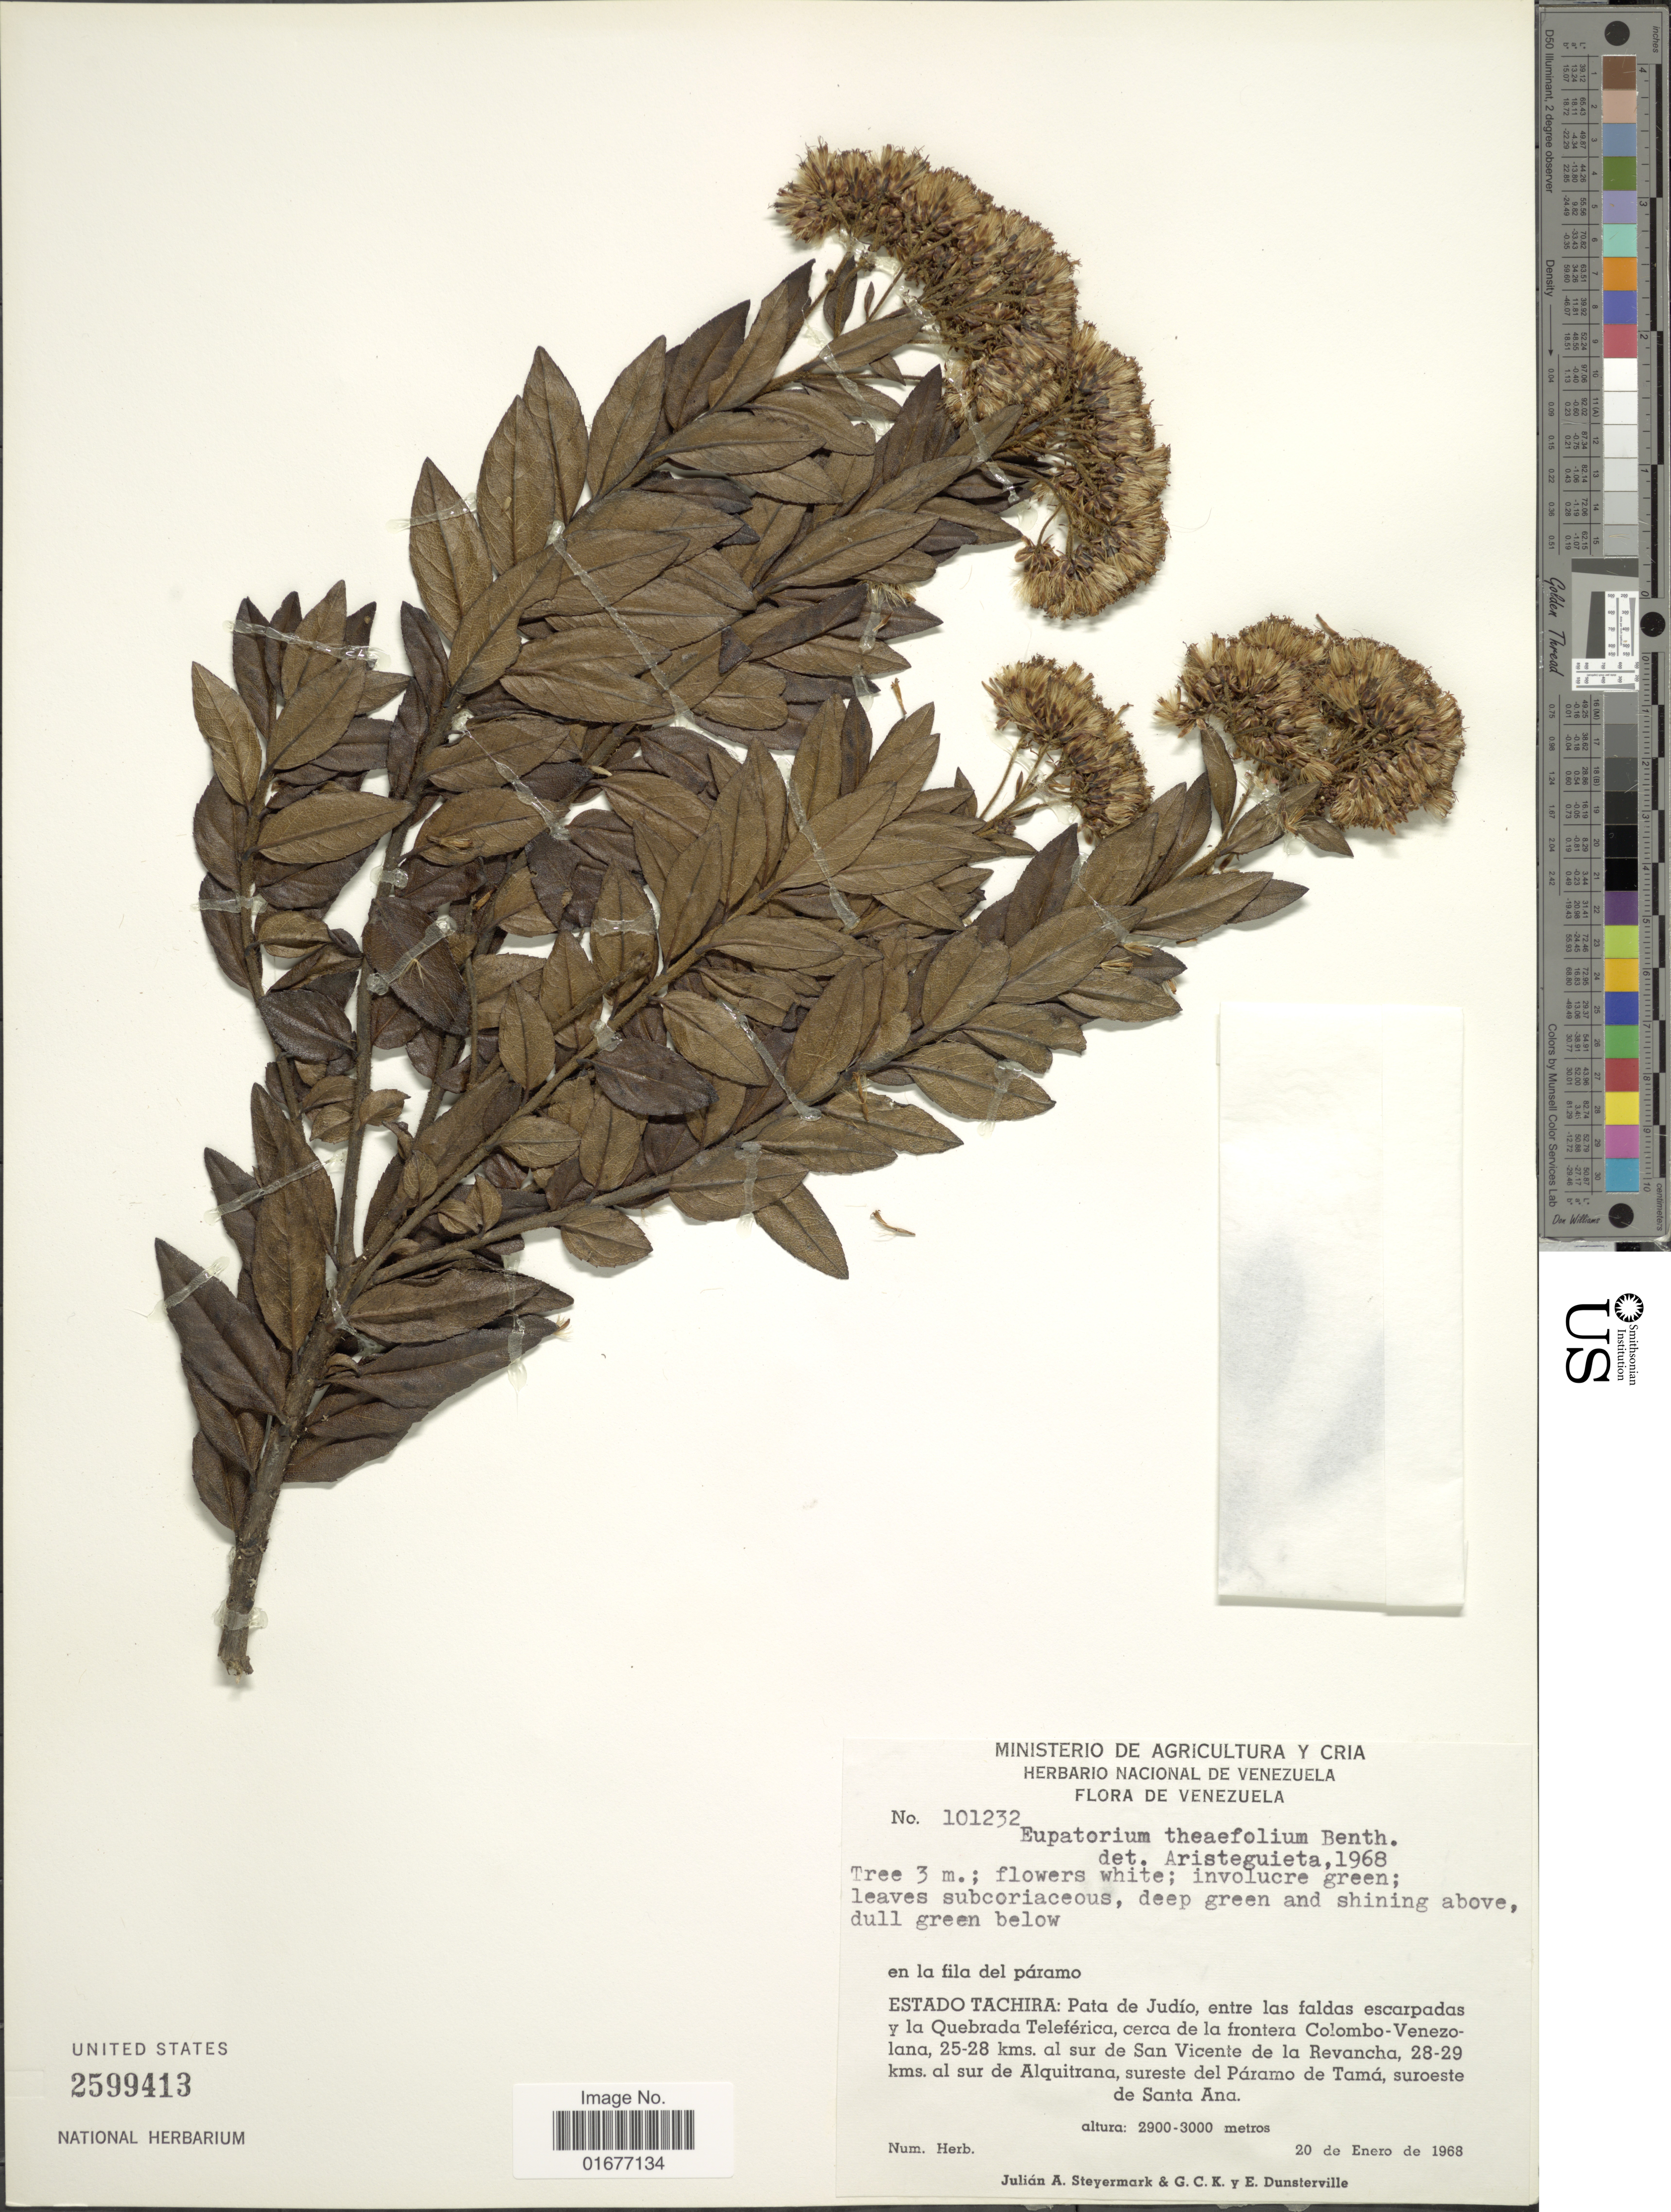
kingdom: Plantae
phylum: Tracheophyta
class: Magnoliopsida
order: Asterales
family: Asteraceae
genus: Ageratina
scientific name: Ageratina theaefolia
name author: (Benth.) R.M. King & H. Rob.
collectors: J. Steyermark, G. C. K. Dunsterville & E. Dunsterville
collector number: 101232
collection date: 1968-01-20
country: Venezuela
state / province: Tachira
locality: Cerca de la frontera Colombo-Venezolana, 25-28 kms. al sur de San Vicente de la Revancha, 28-29 kms. al sur de Alquitrana, sureste del Paramo de Tama, suroeste de Santa Ana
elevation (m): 2900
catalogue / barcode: US 2599413